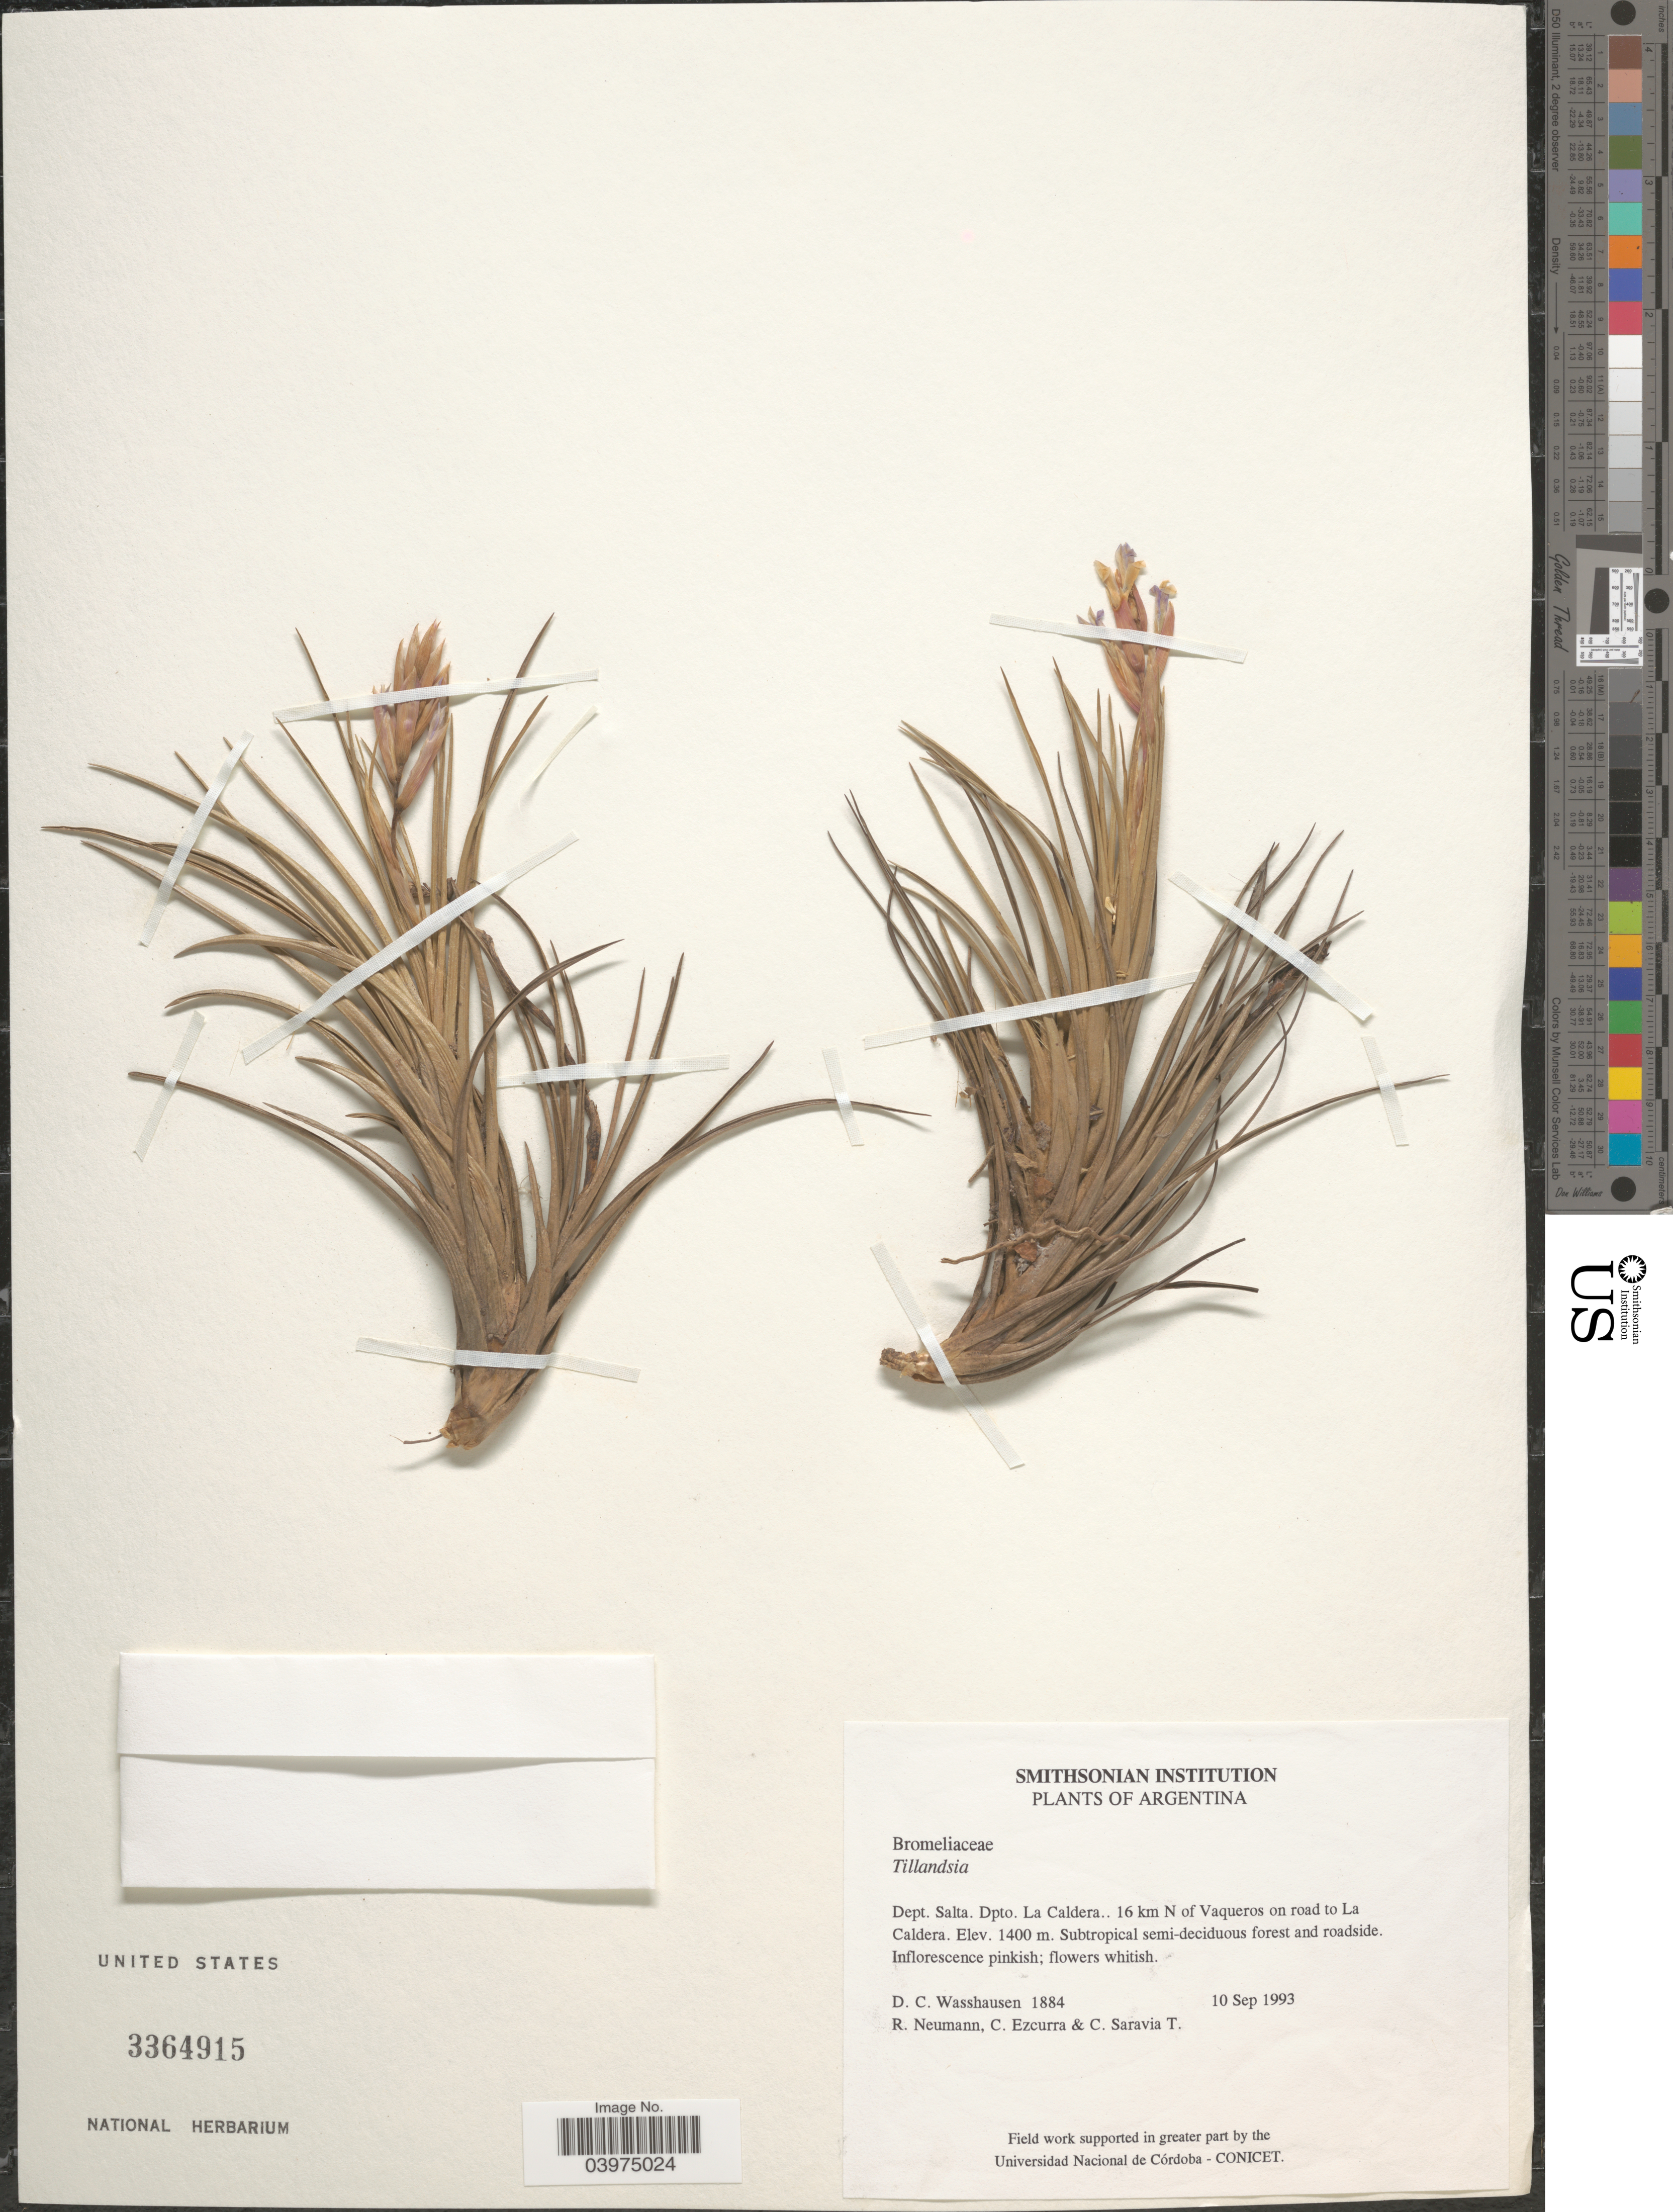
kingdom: Plantae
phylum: Tracheophyta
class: Liliopsida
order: Poales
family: Bromeliaceae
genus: Tillandsia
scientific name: Tillandsia sp.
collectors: D. C. Wasshausen, R. Neumann, C. Ezcurra & C. Saravia T.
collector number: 1884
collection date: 1993-09-10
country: Argentina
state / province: Salta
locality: Dept. Salta. Dpto. La Caldera.. 16 km N of Vaqueros on road to La Caldera. Subtropical semi-deciduous forest and roadside.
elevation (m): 1400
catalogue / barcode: US 3364915